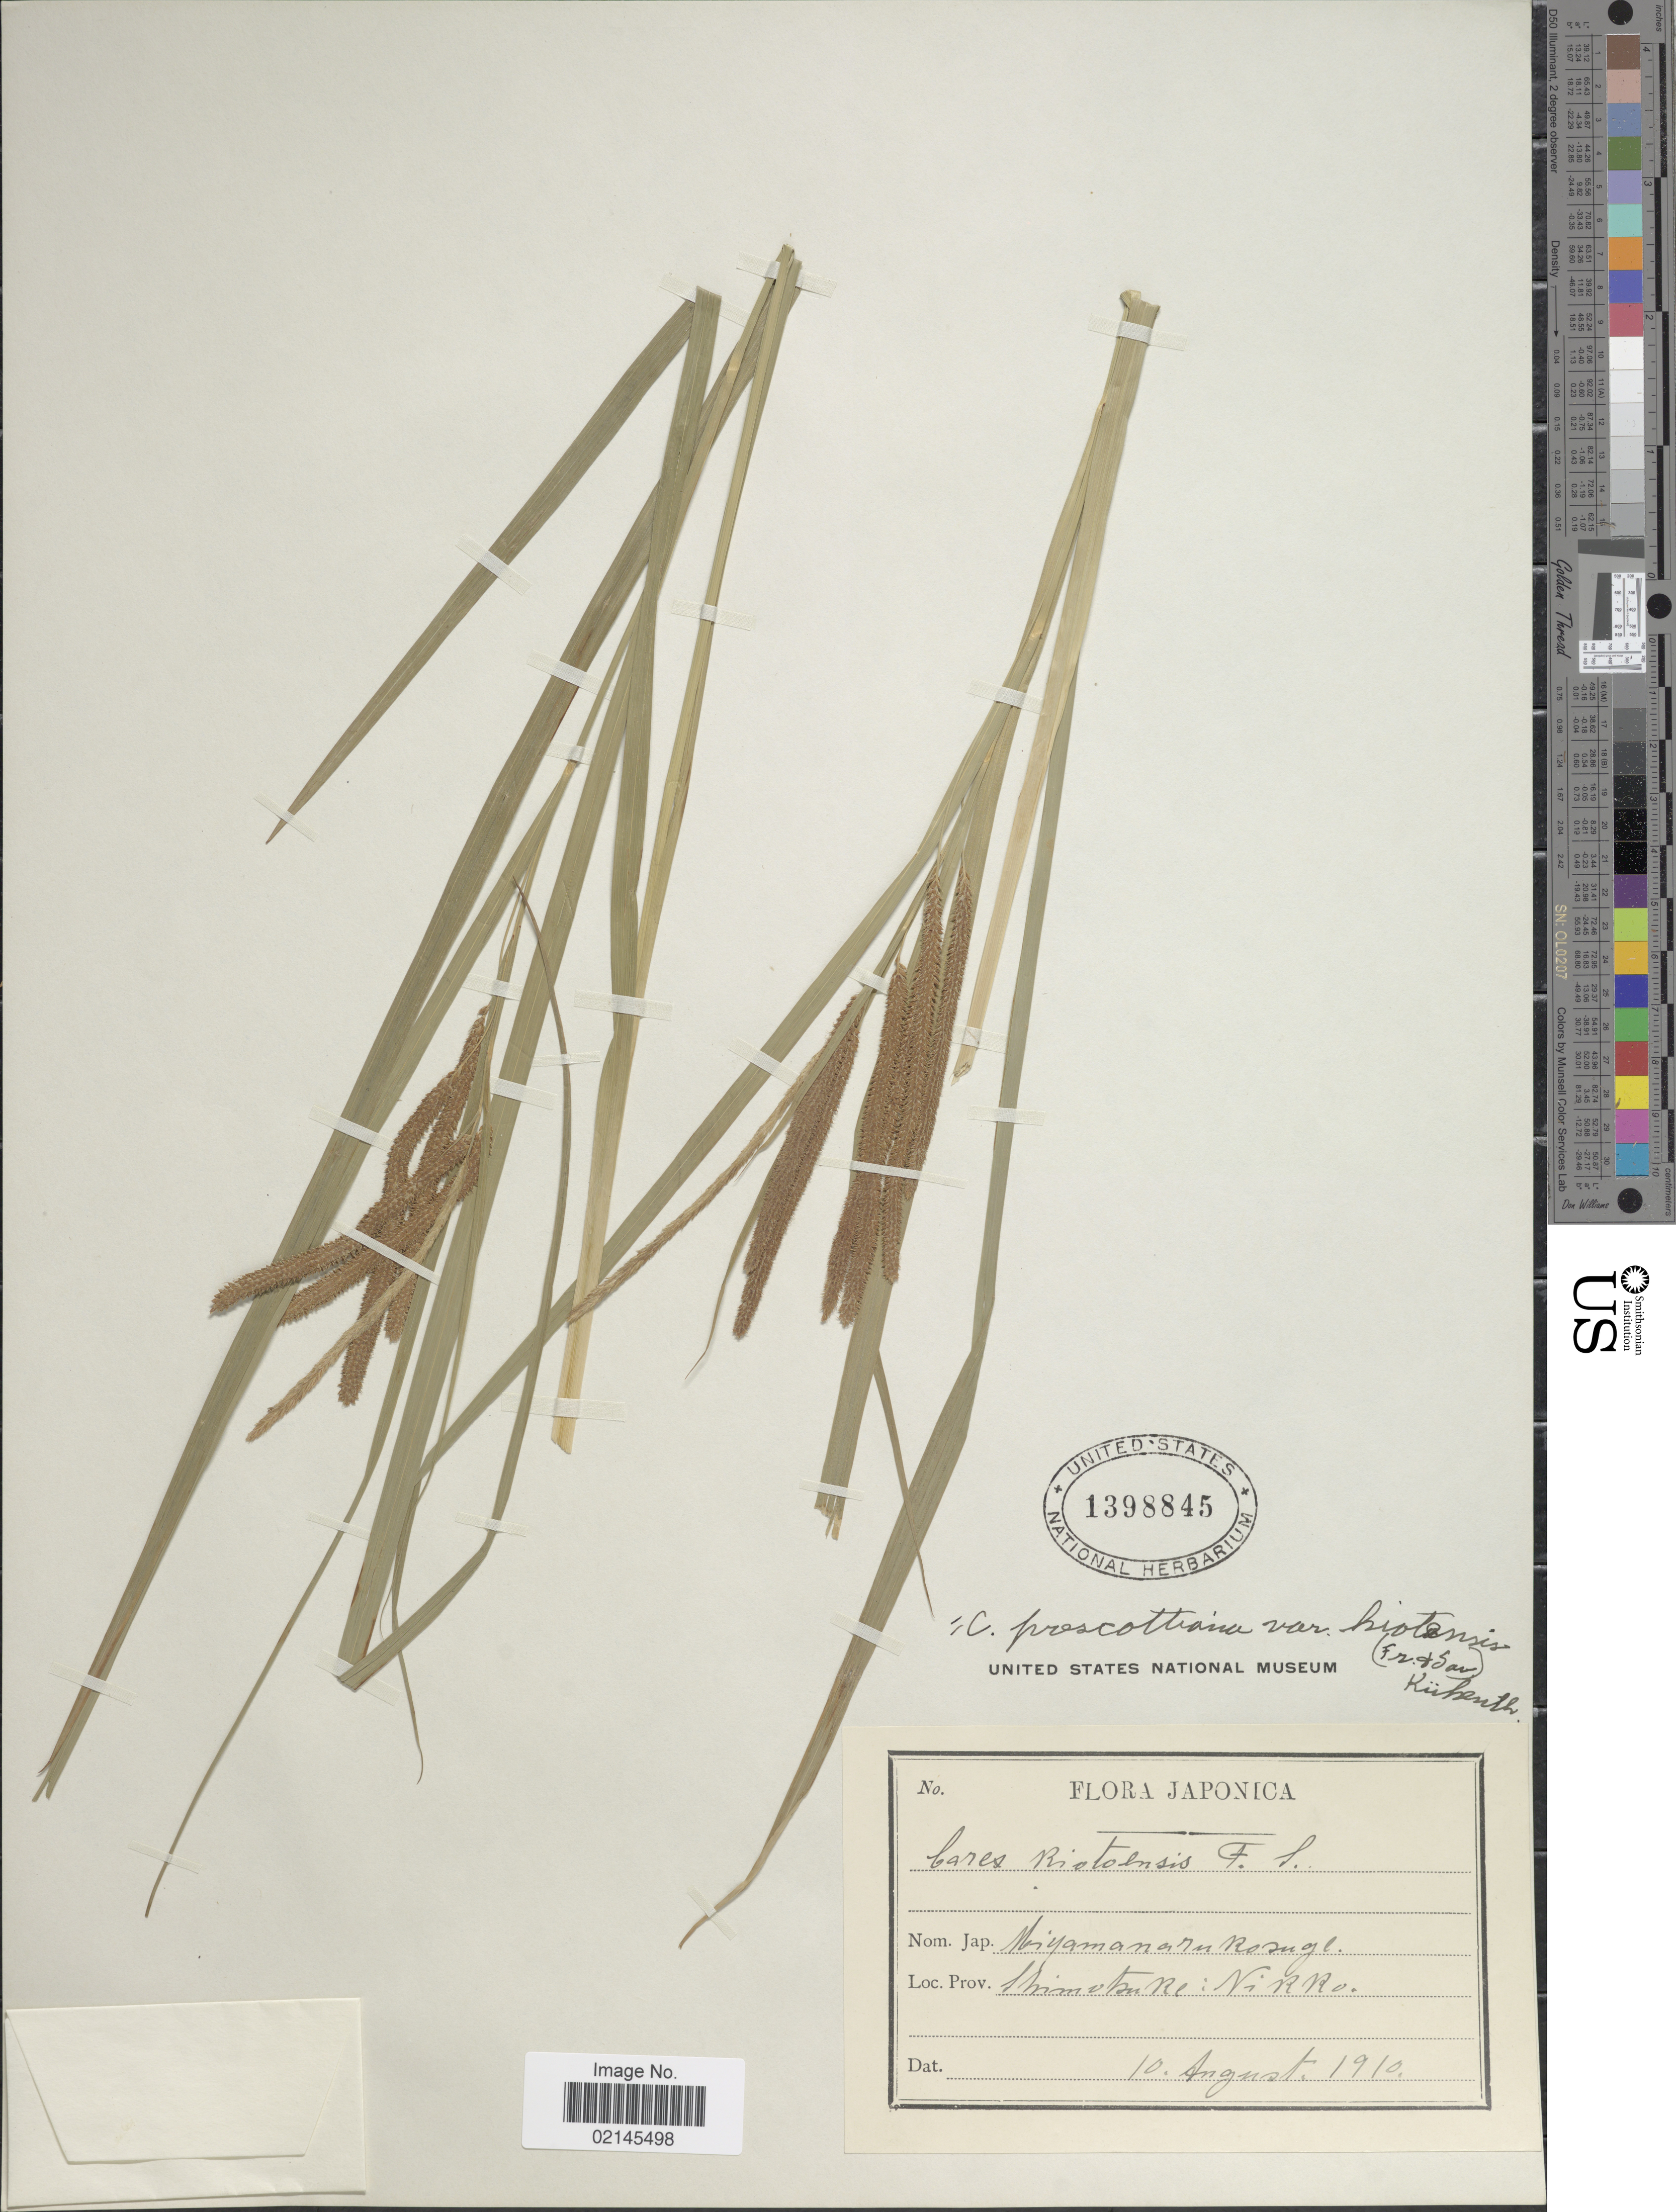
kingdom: Plantae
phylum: Tracheophyta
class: Liliopsida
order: Poales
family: Cyperaceae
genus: Carex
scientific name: Carex prescottiana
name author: Boott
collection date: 1910-08-10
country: Japan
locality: Shimotsuke, Nikko.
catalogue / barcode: US 1398845